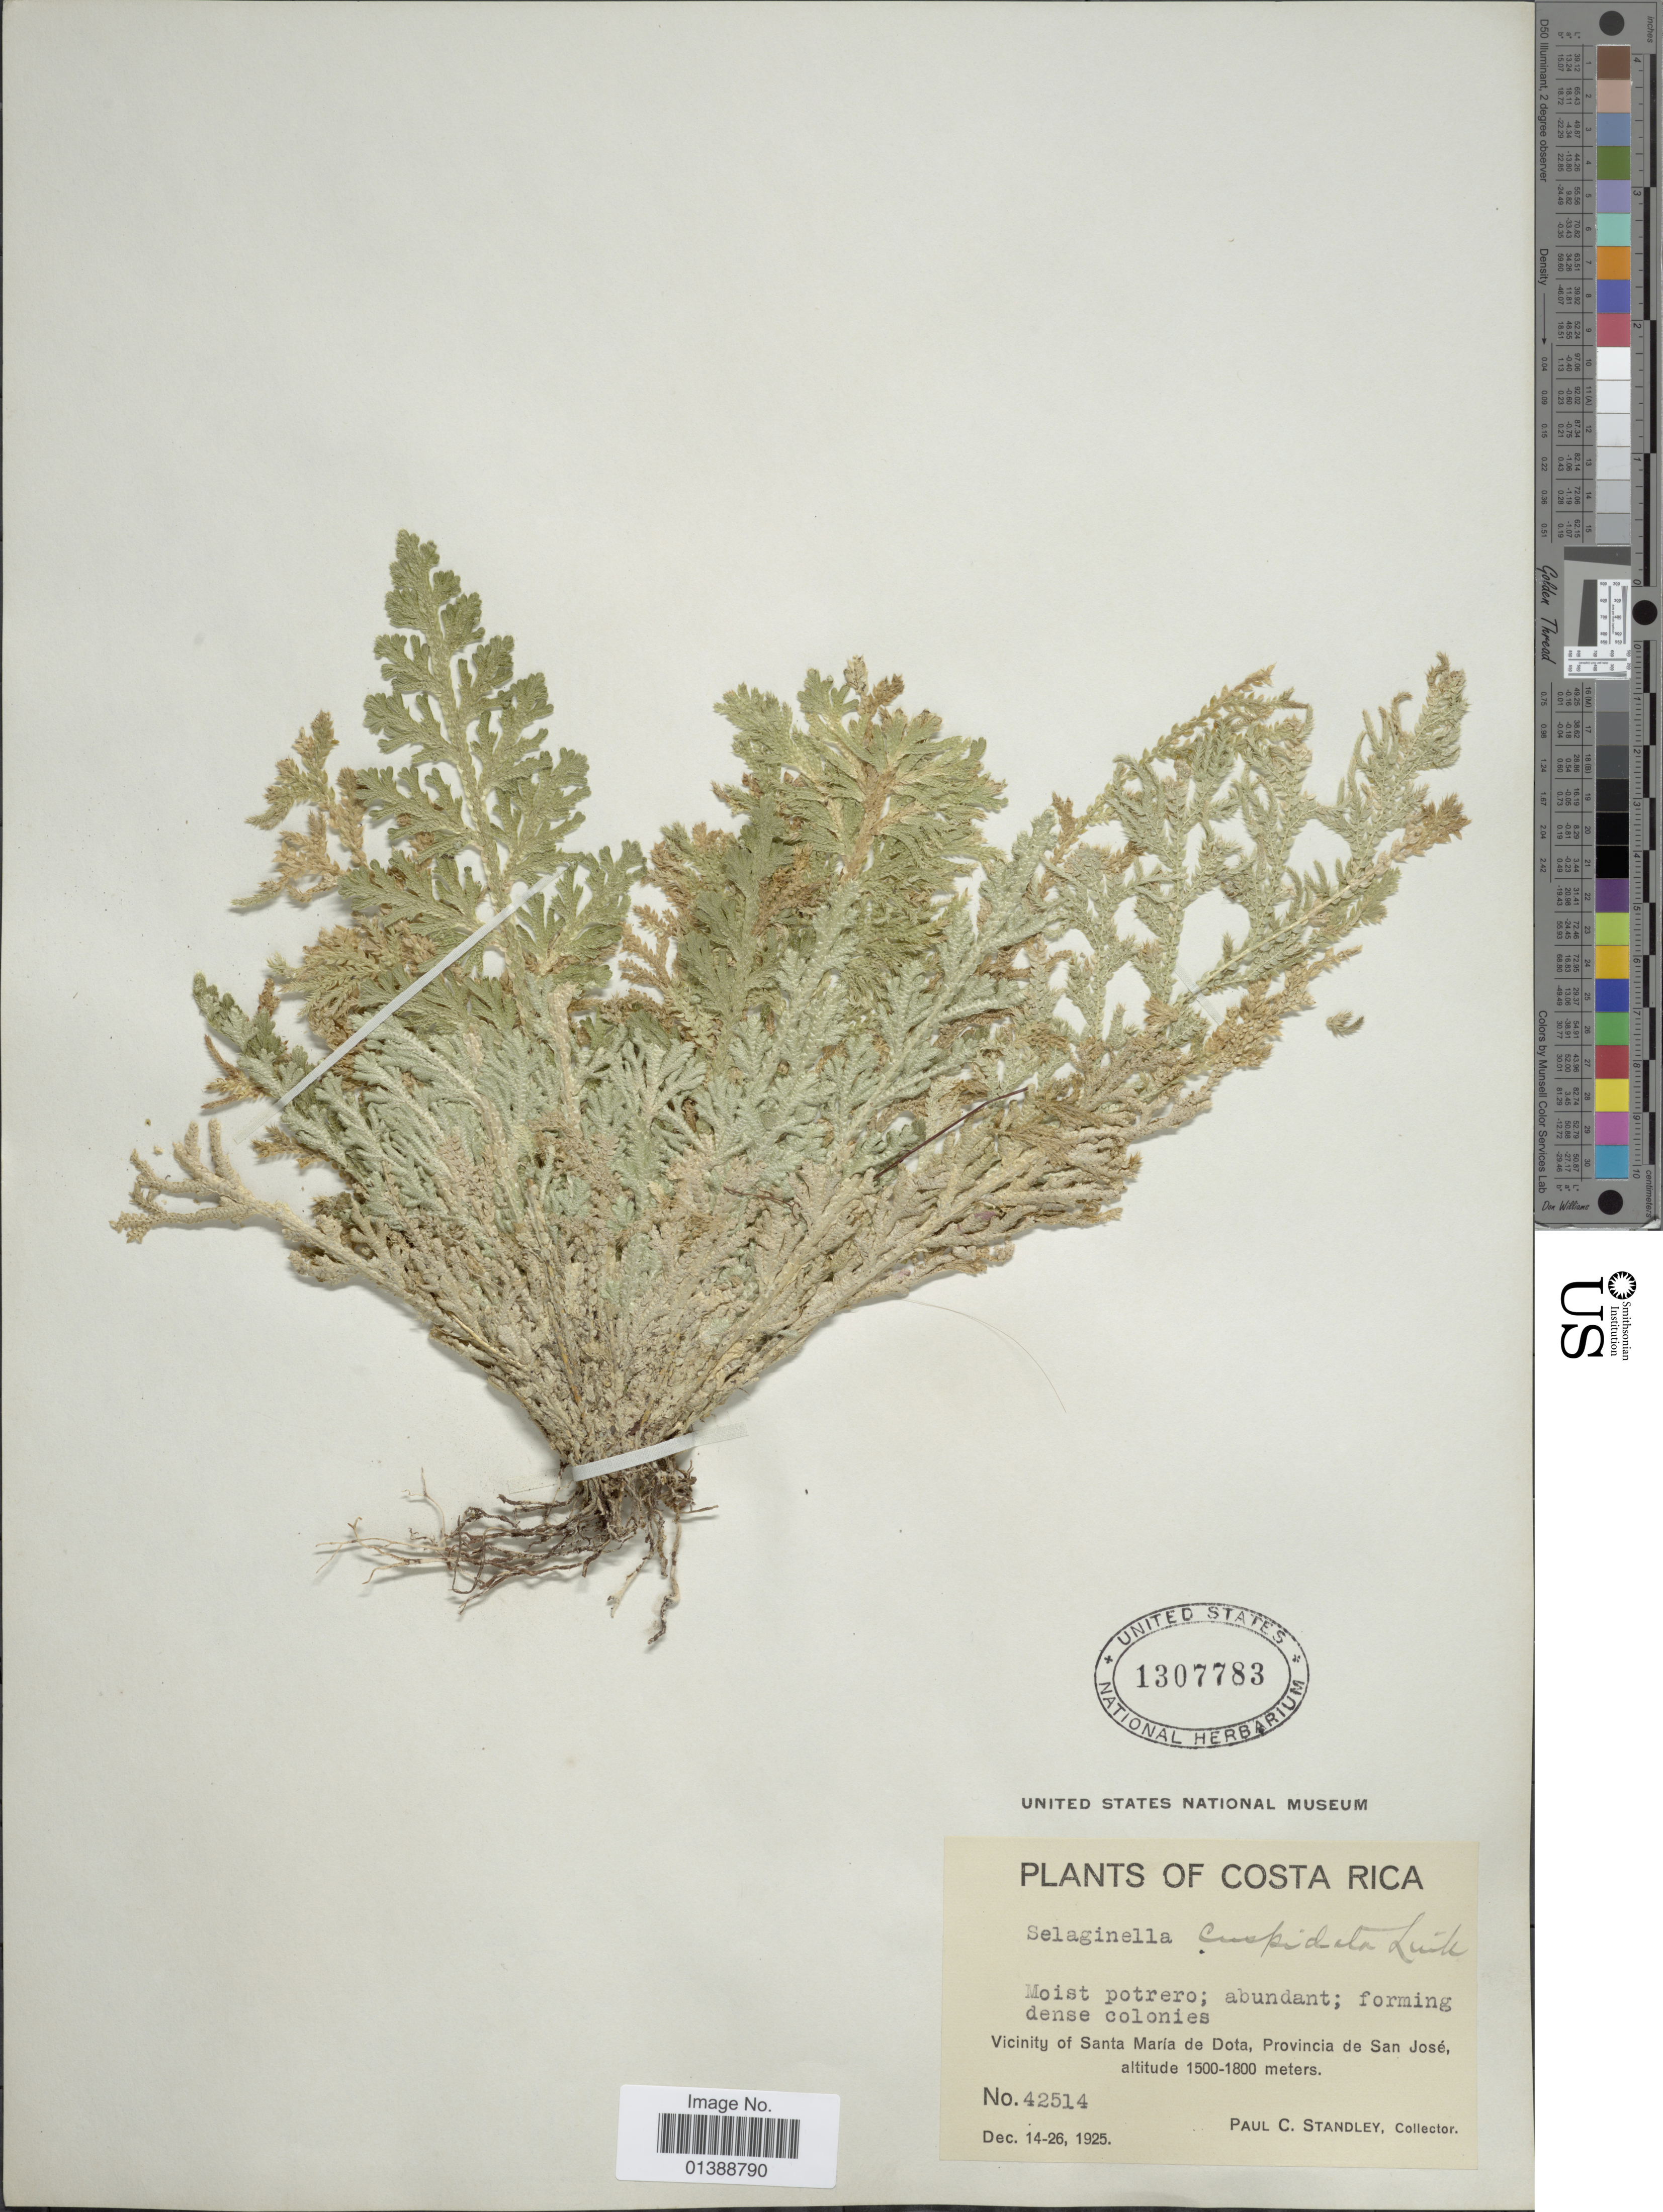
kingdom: Plantae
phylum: Tracheophyta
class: Lycopodiopsida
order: Selaginellales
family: Selaginellaceae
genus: Selaginella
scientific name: Selaginella pallescens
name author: (C. Presl) Spring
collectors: P. C. Standley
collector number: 42514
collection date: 1925-12-14/1925-12-26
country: Costa Rica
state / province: San José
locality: Vicinity of Santa Marí de Dota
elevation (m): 1500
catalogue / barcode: US 1307783